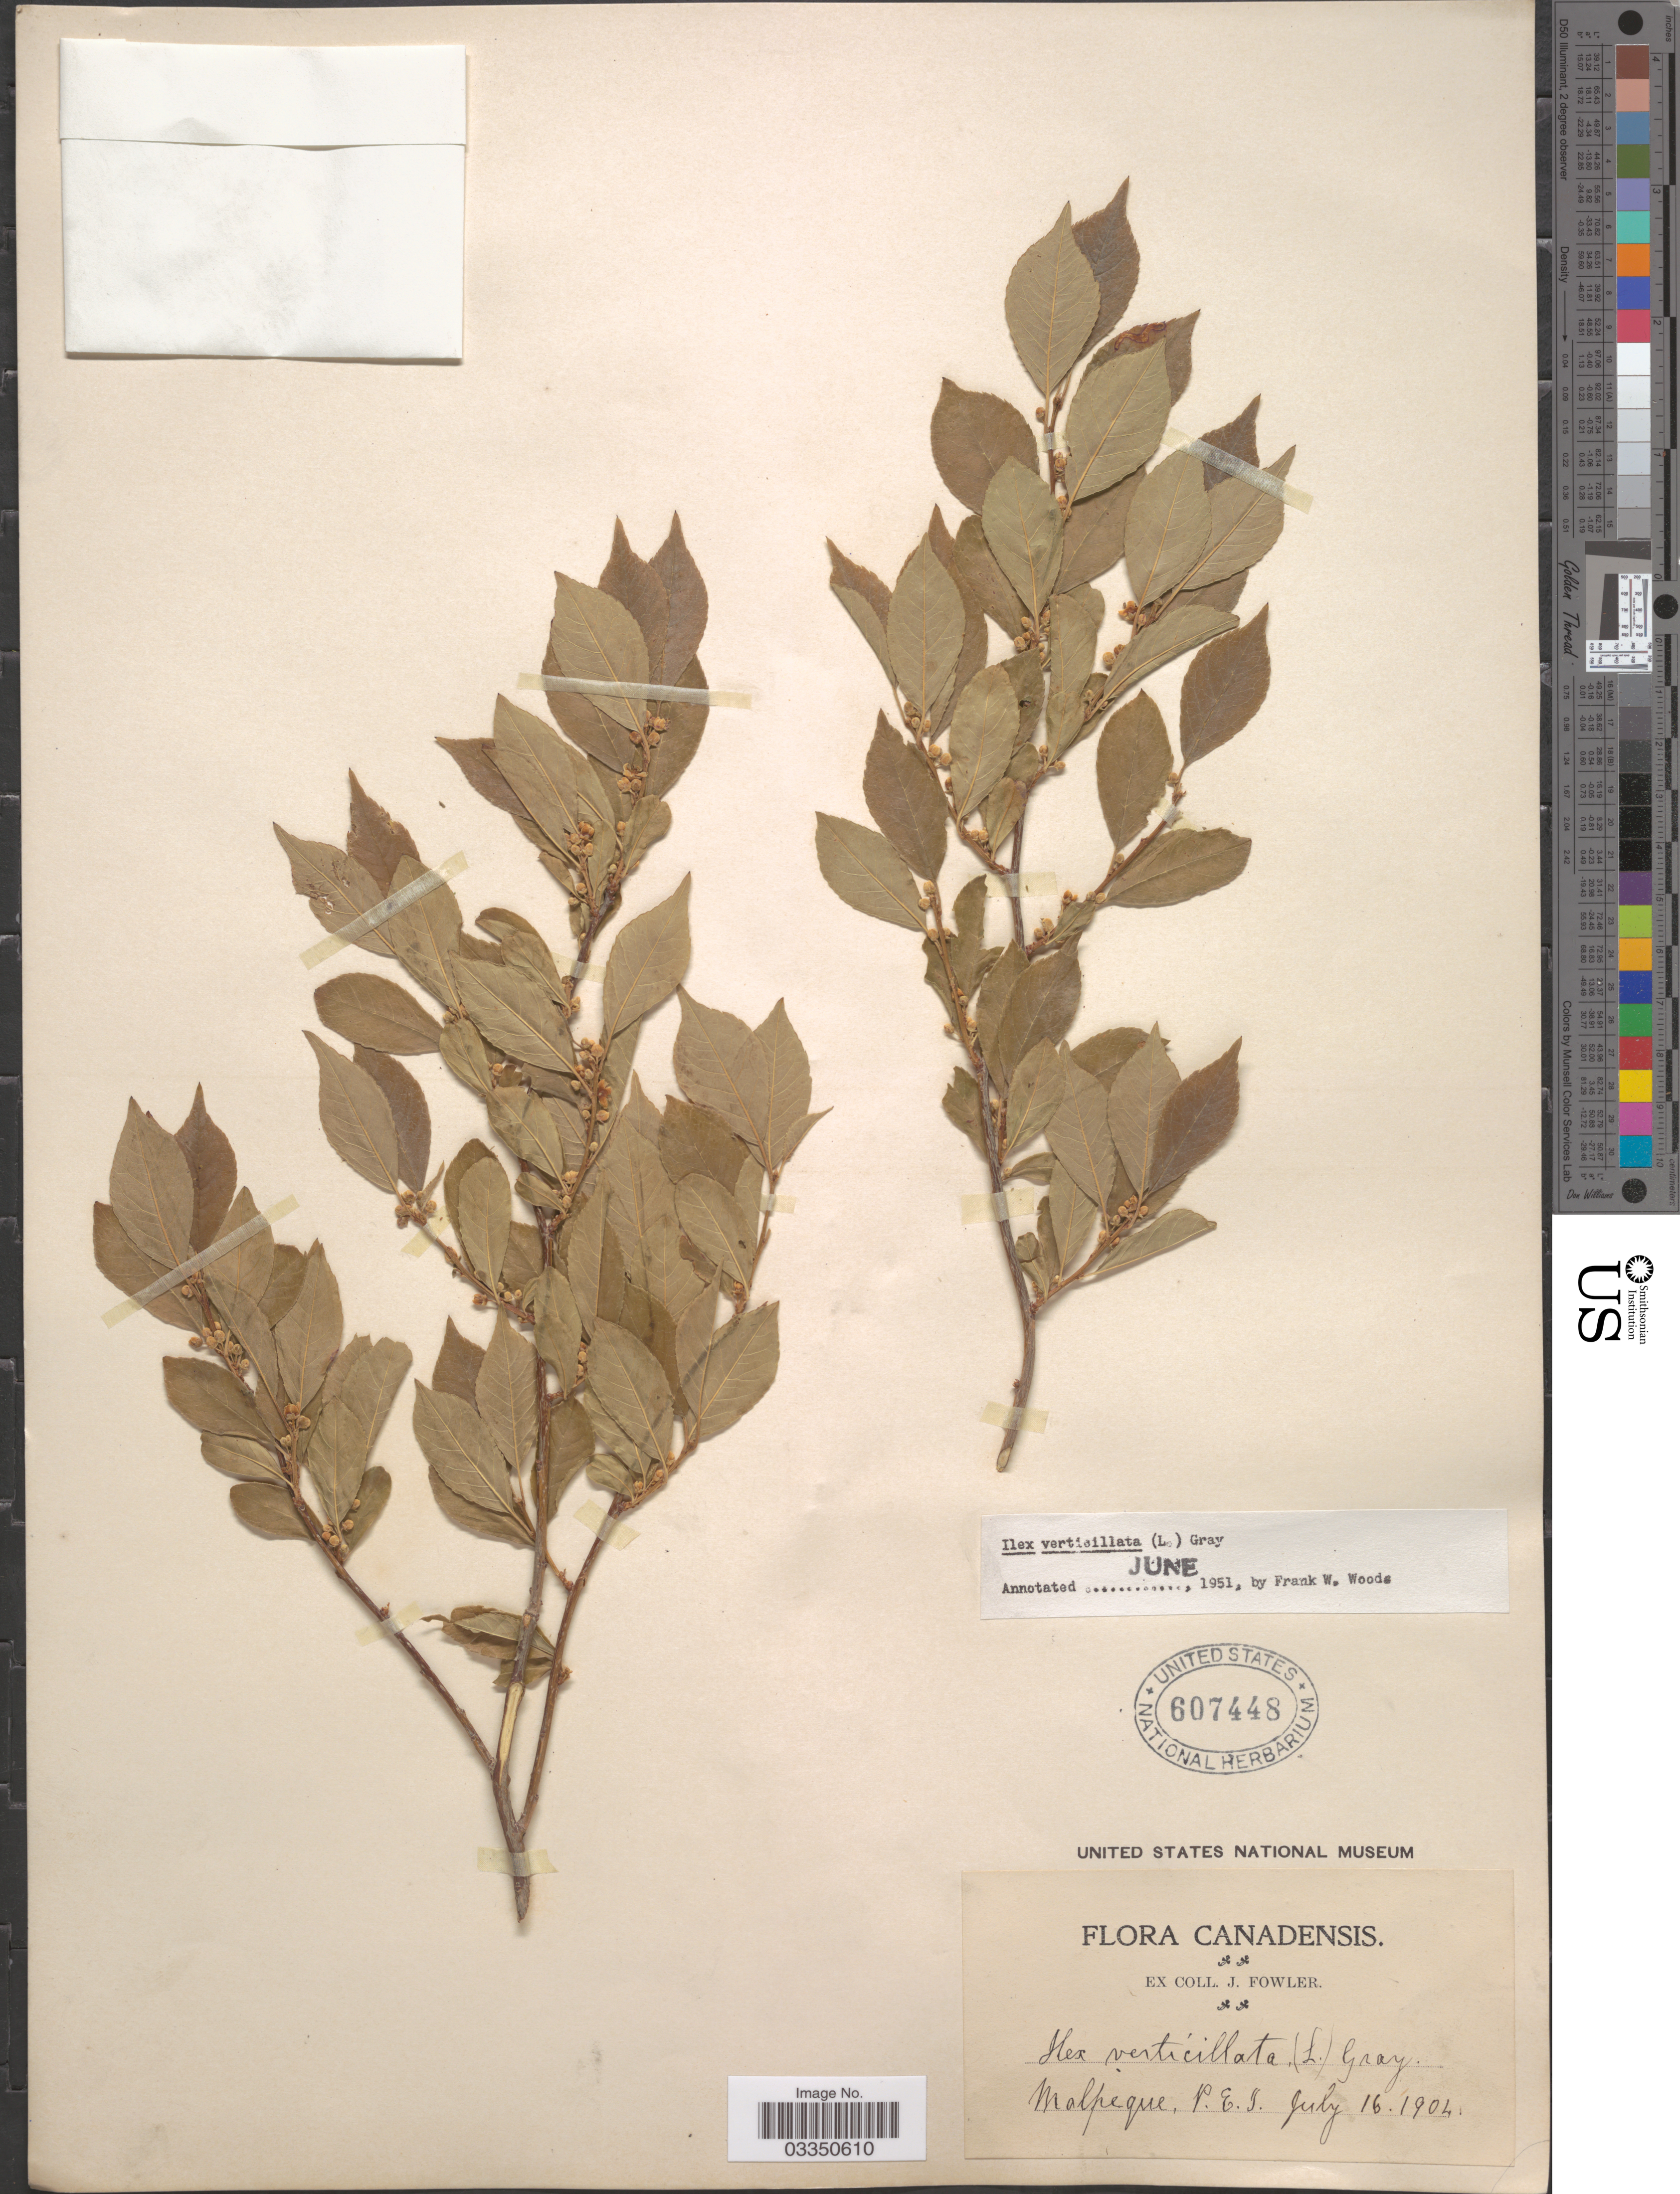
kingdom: Plantae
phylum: Tracheophyta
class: Magnoliopsida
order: Aquifoliales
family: Aquifoliaceae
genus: Ilex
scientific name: Ilex verticillata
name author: (L.) A. Gray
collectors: J. Fowler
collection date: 1904-07-16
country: Canada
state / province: Prince Edward Island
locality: Malpeque, P.E.I.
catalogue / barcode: US 607448